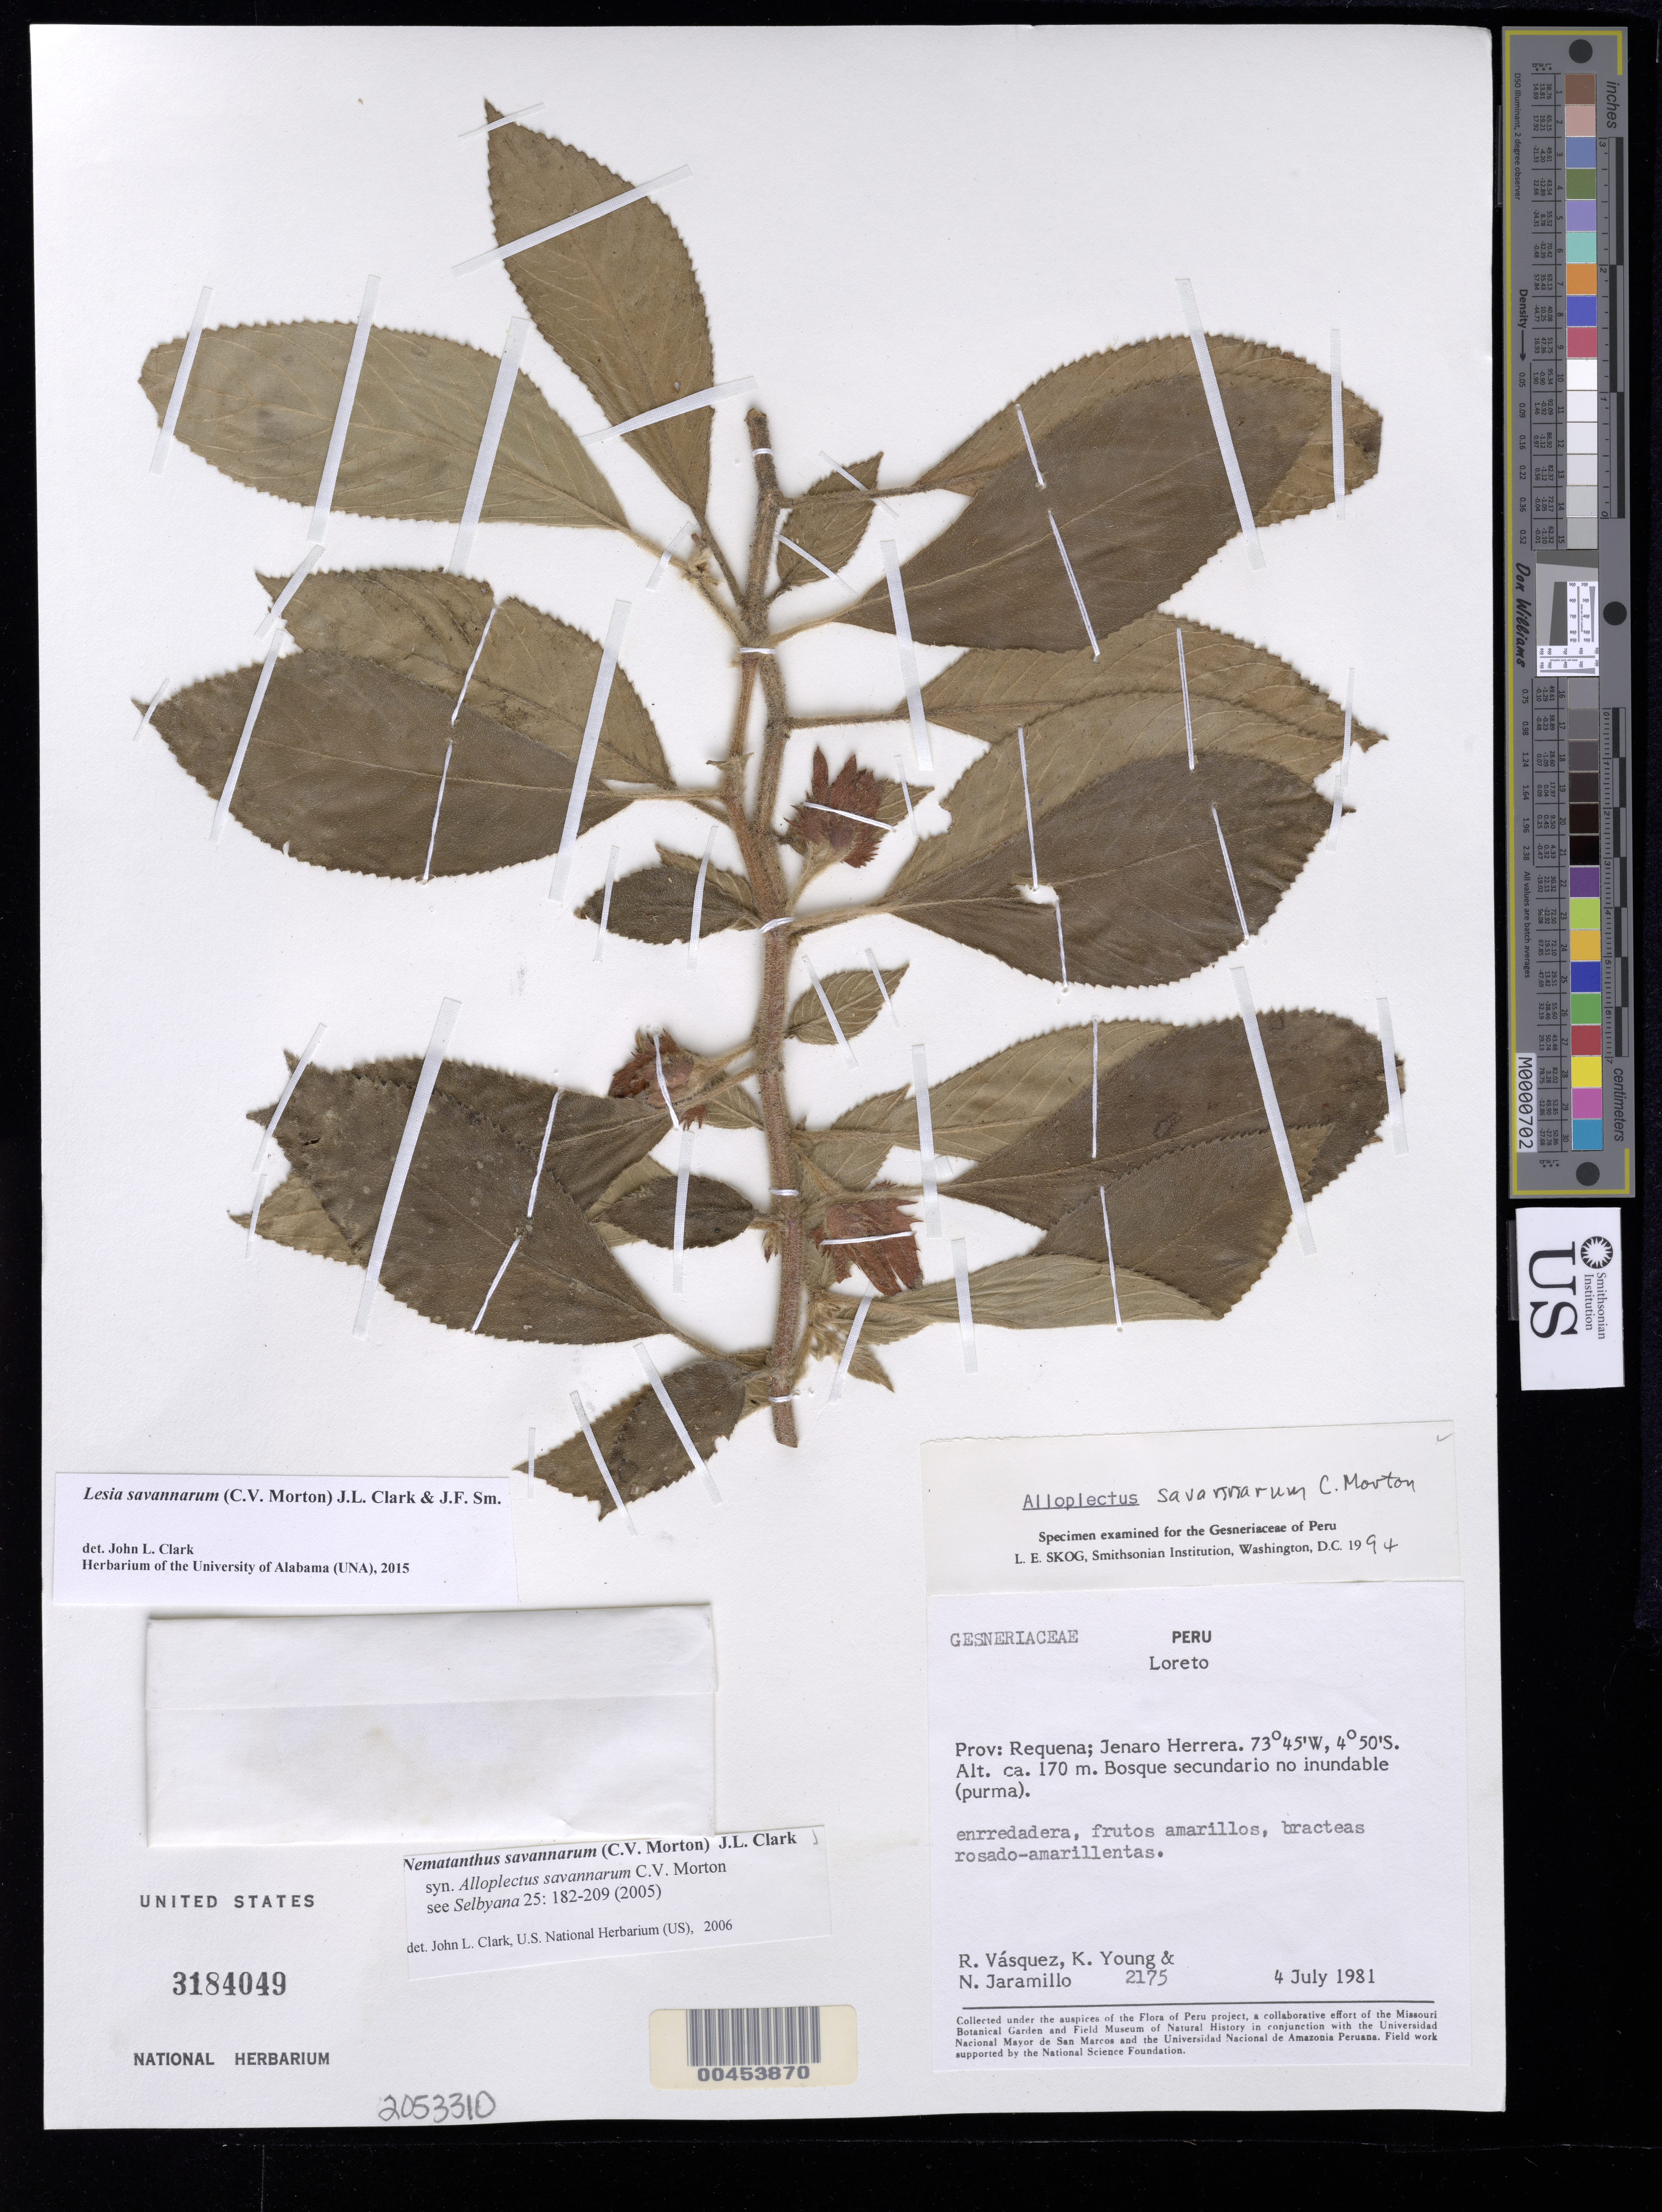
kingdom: Plantae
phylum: Tracheophyta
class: Magnoliopsida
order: Lamiales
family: Gesneriaceae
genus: Nematanthus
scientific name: Nematanthus savannarum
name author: (C.V. Morton in Maguire) J.L. Clark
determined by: Clark, J. L., (SEL), The Marie Selby Botanical Garden (UNITED STATES)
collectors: R. Vásquez, K. Young & N. Jaramillo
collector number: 2175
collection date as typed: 04 Jul 1981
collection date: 1981-07-04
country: Peru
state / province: Loreto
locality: Prov. Requena; Jenaro Herrera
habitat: Bosque secundario no inundable (purma)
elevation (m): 170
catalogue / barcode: US 3184049